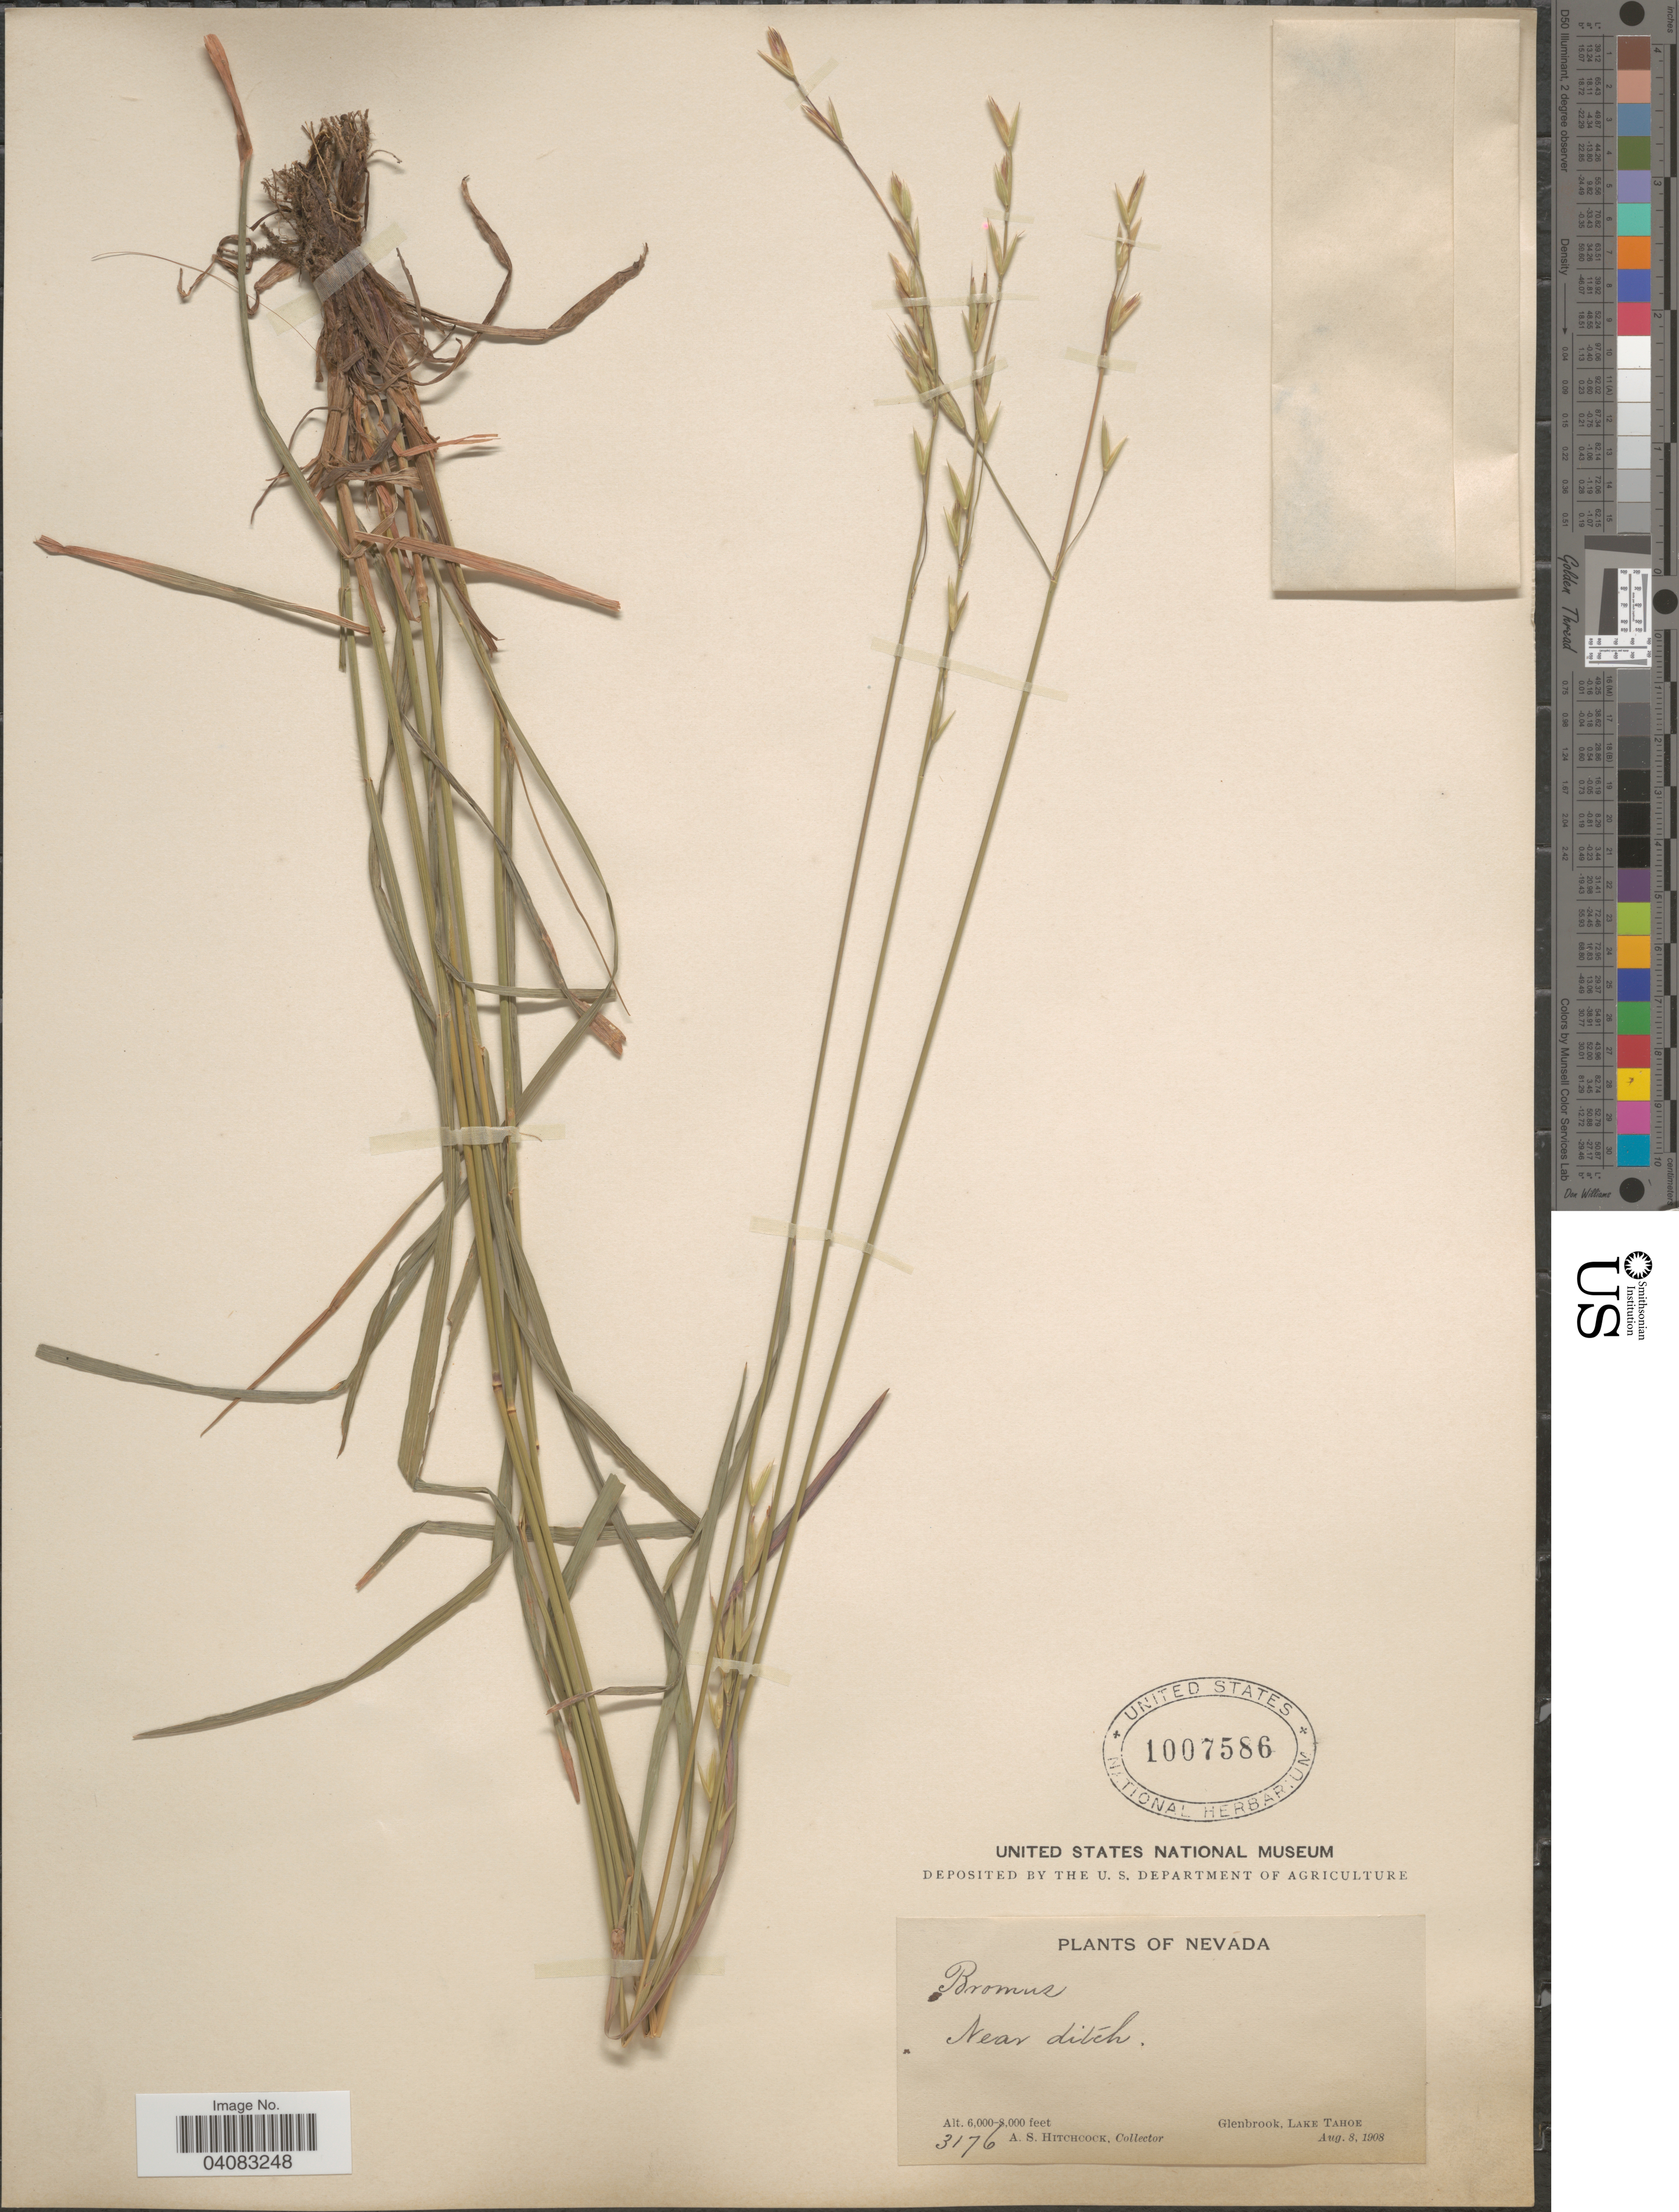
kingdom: Plantae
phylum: Tracheophyta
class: Liliopsida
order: Poales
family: Poaceae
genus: Bromus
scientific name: Bromus marginatus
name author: Nees ex Steud.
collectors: A. S. Hitchcock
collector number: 3176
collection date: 1908-08-08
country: United States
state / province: Nevada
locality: Near ditch. Glenbrook, Lake Tahoe.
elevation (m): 1829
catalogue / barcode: US 1007586